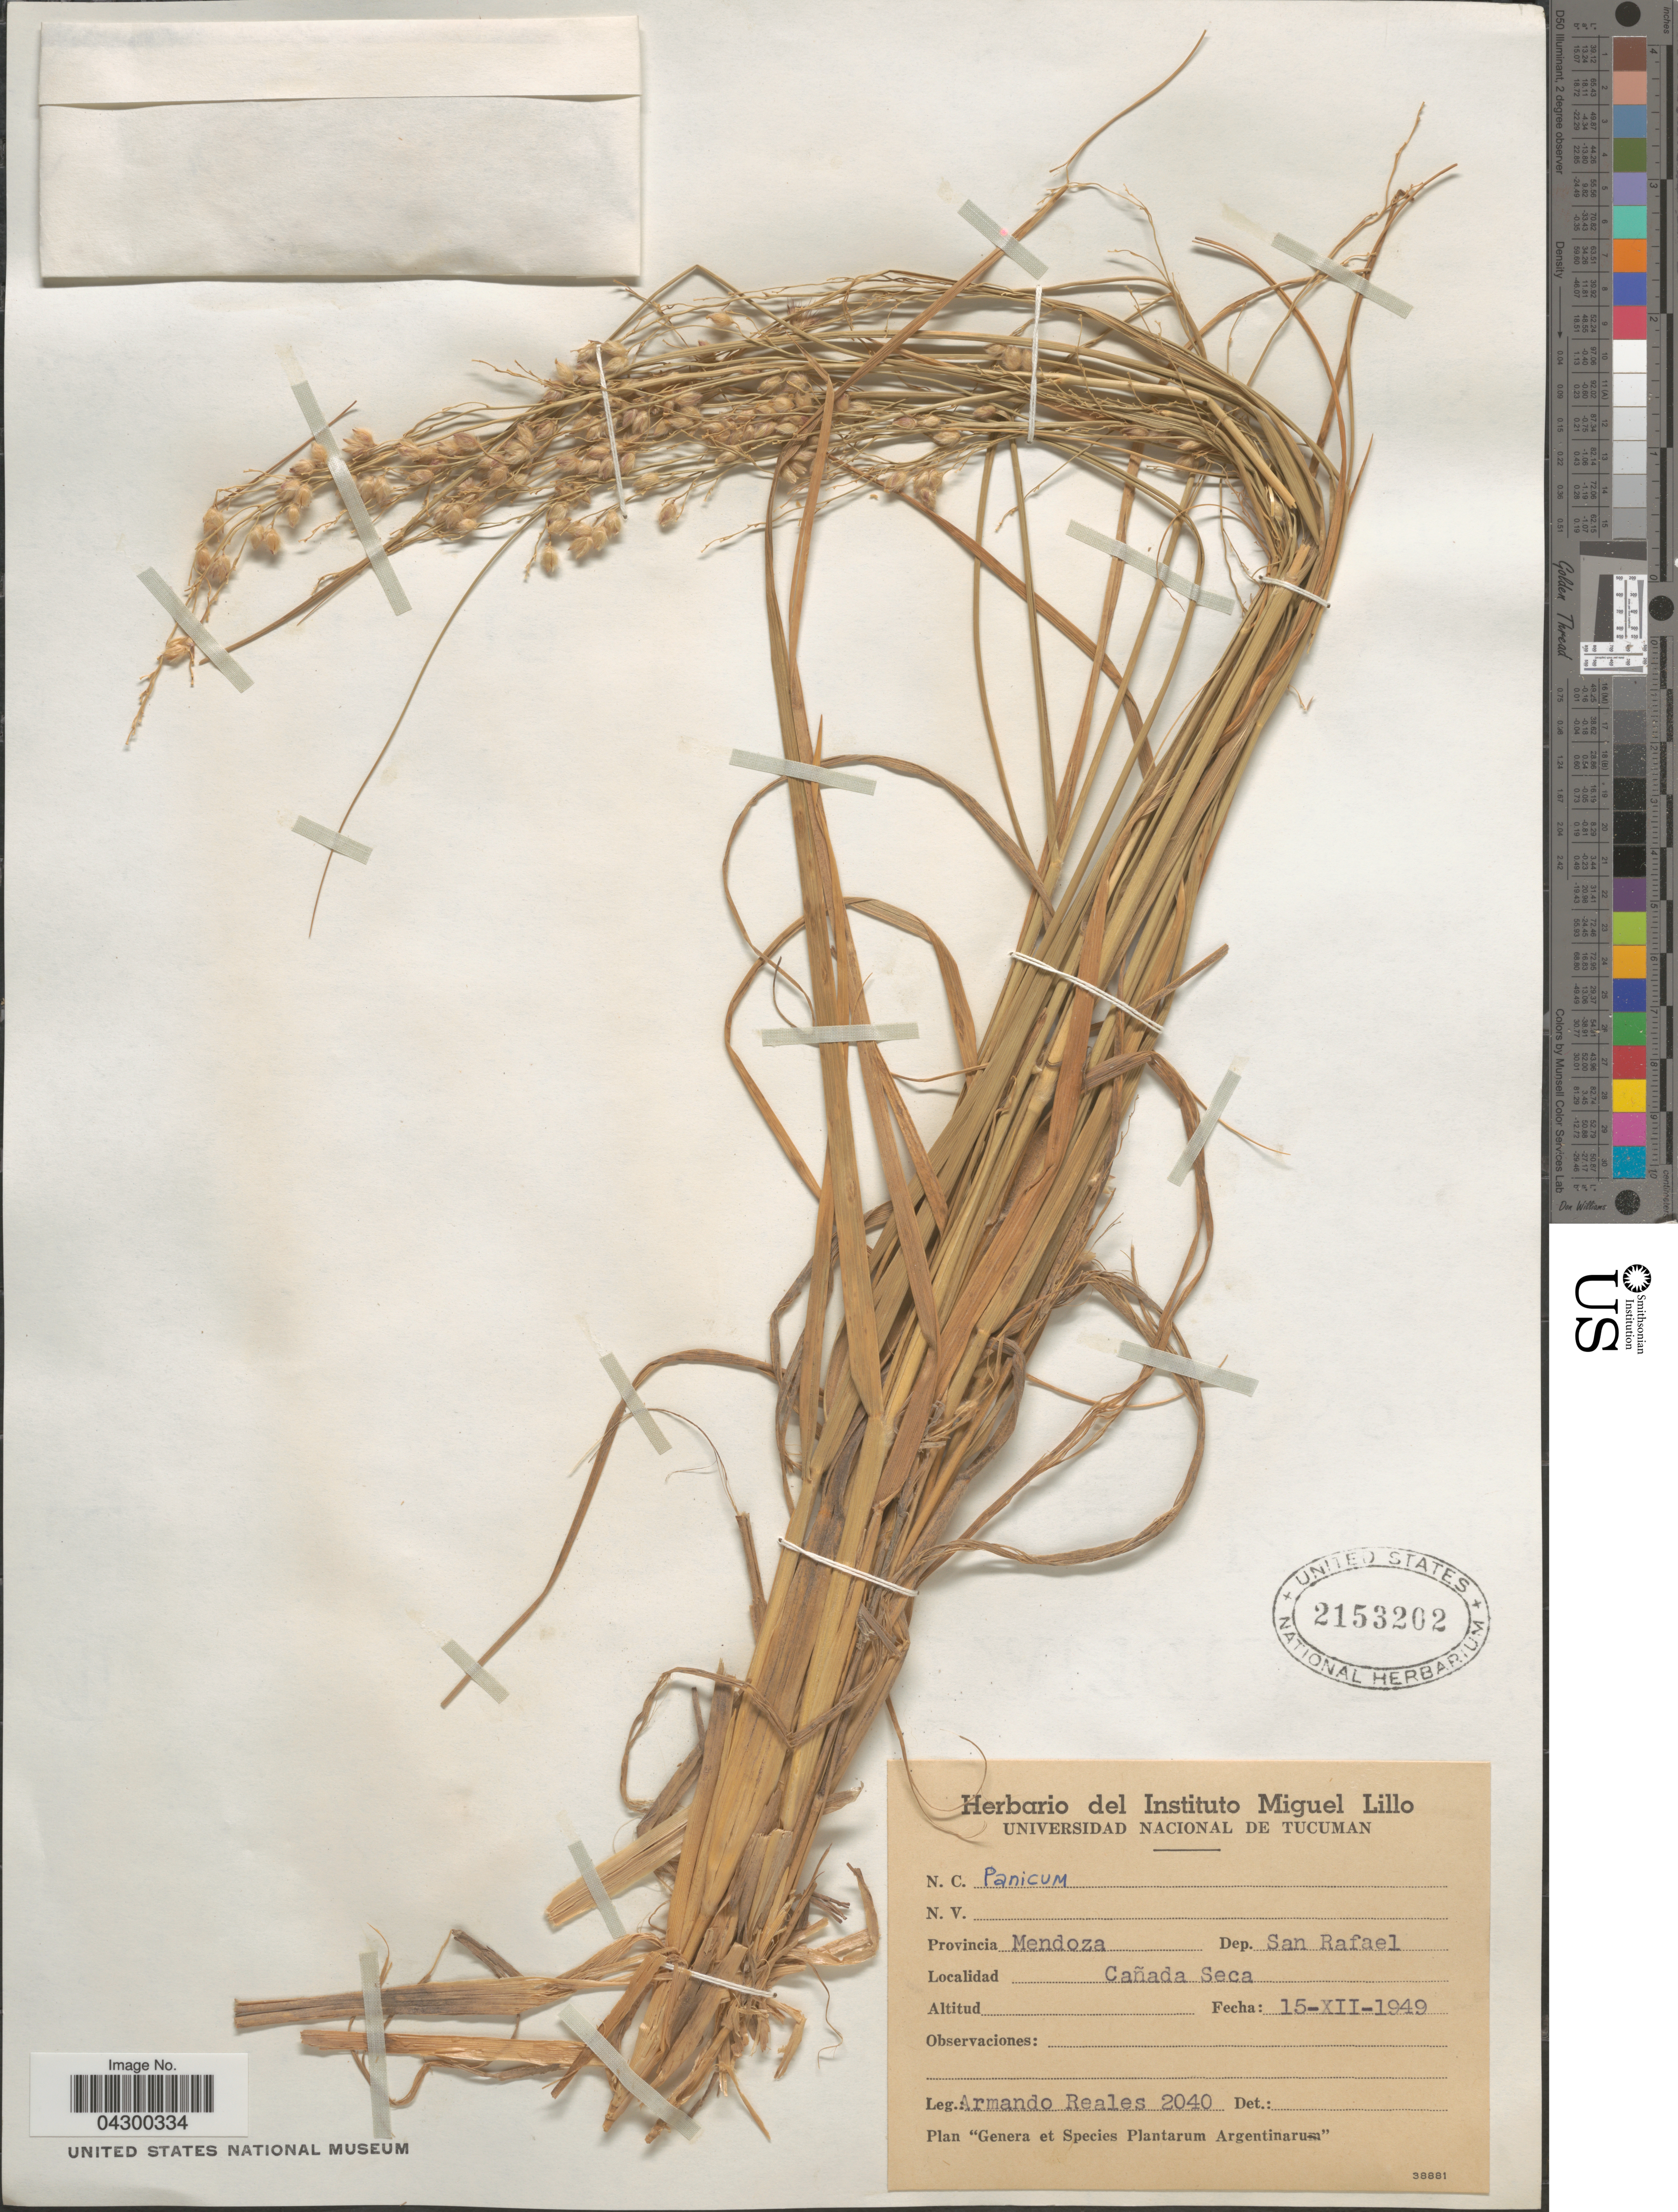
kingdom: Plantae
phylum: Tracheophyta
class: Liliopsida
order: Poales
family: Poaceae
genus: Panicum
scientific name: Panicum racemosum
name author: (P. Beauv.) Spreng.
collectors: A. Reales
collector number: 2040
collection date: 1949-12-15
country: Argentina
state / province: Mendoza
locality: Dep. San Rafael. Cañada Seca.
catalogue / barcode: US 2153202